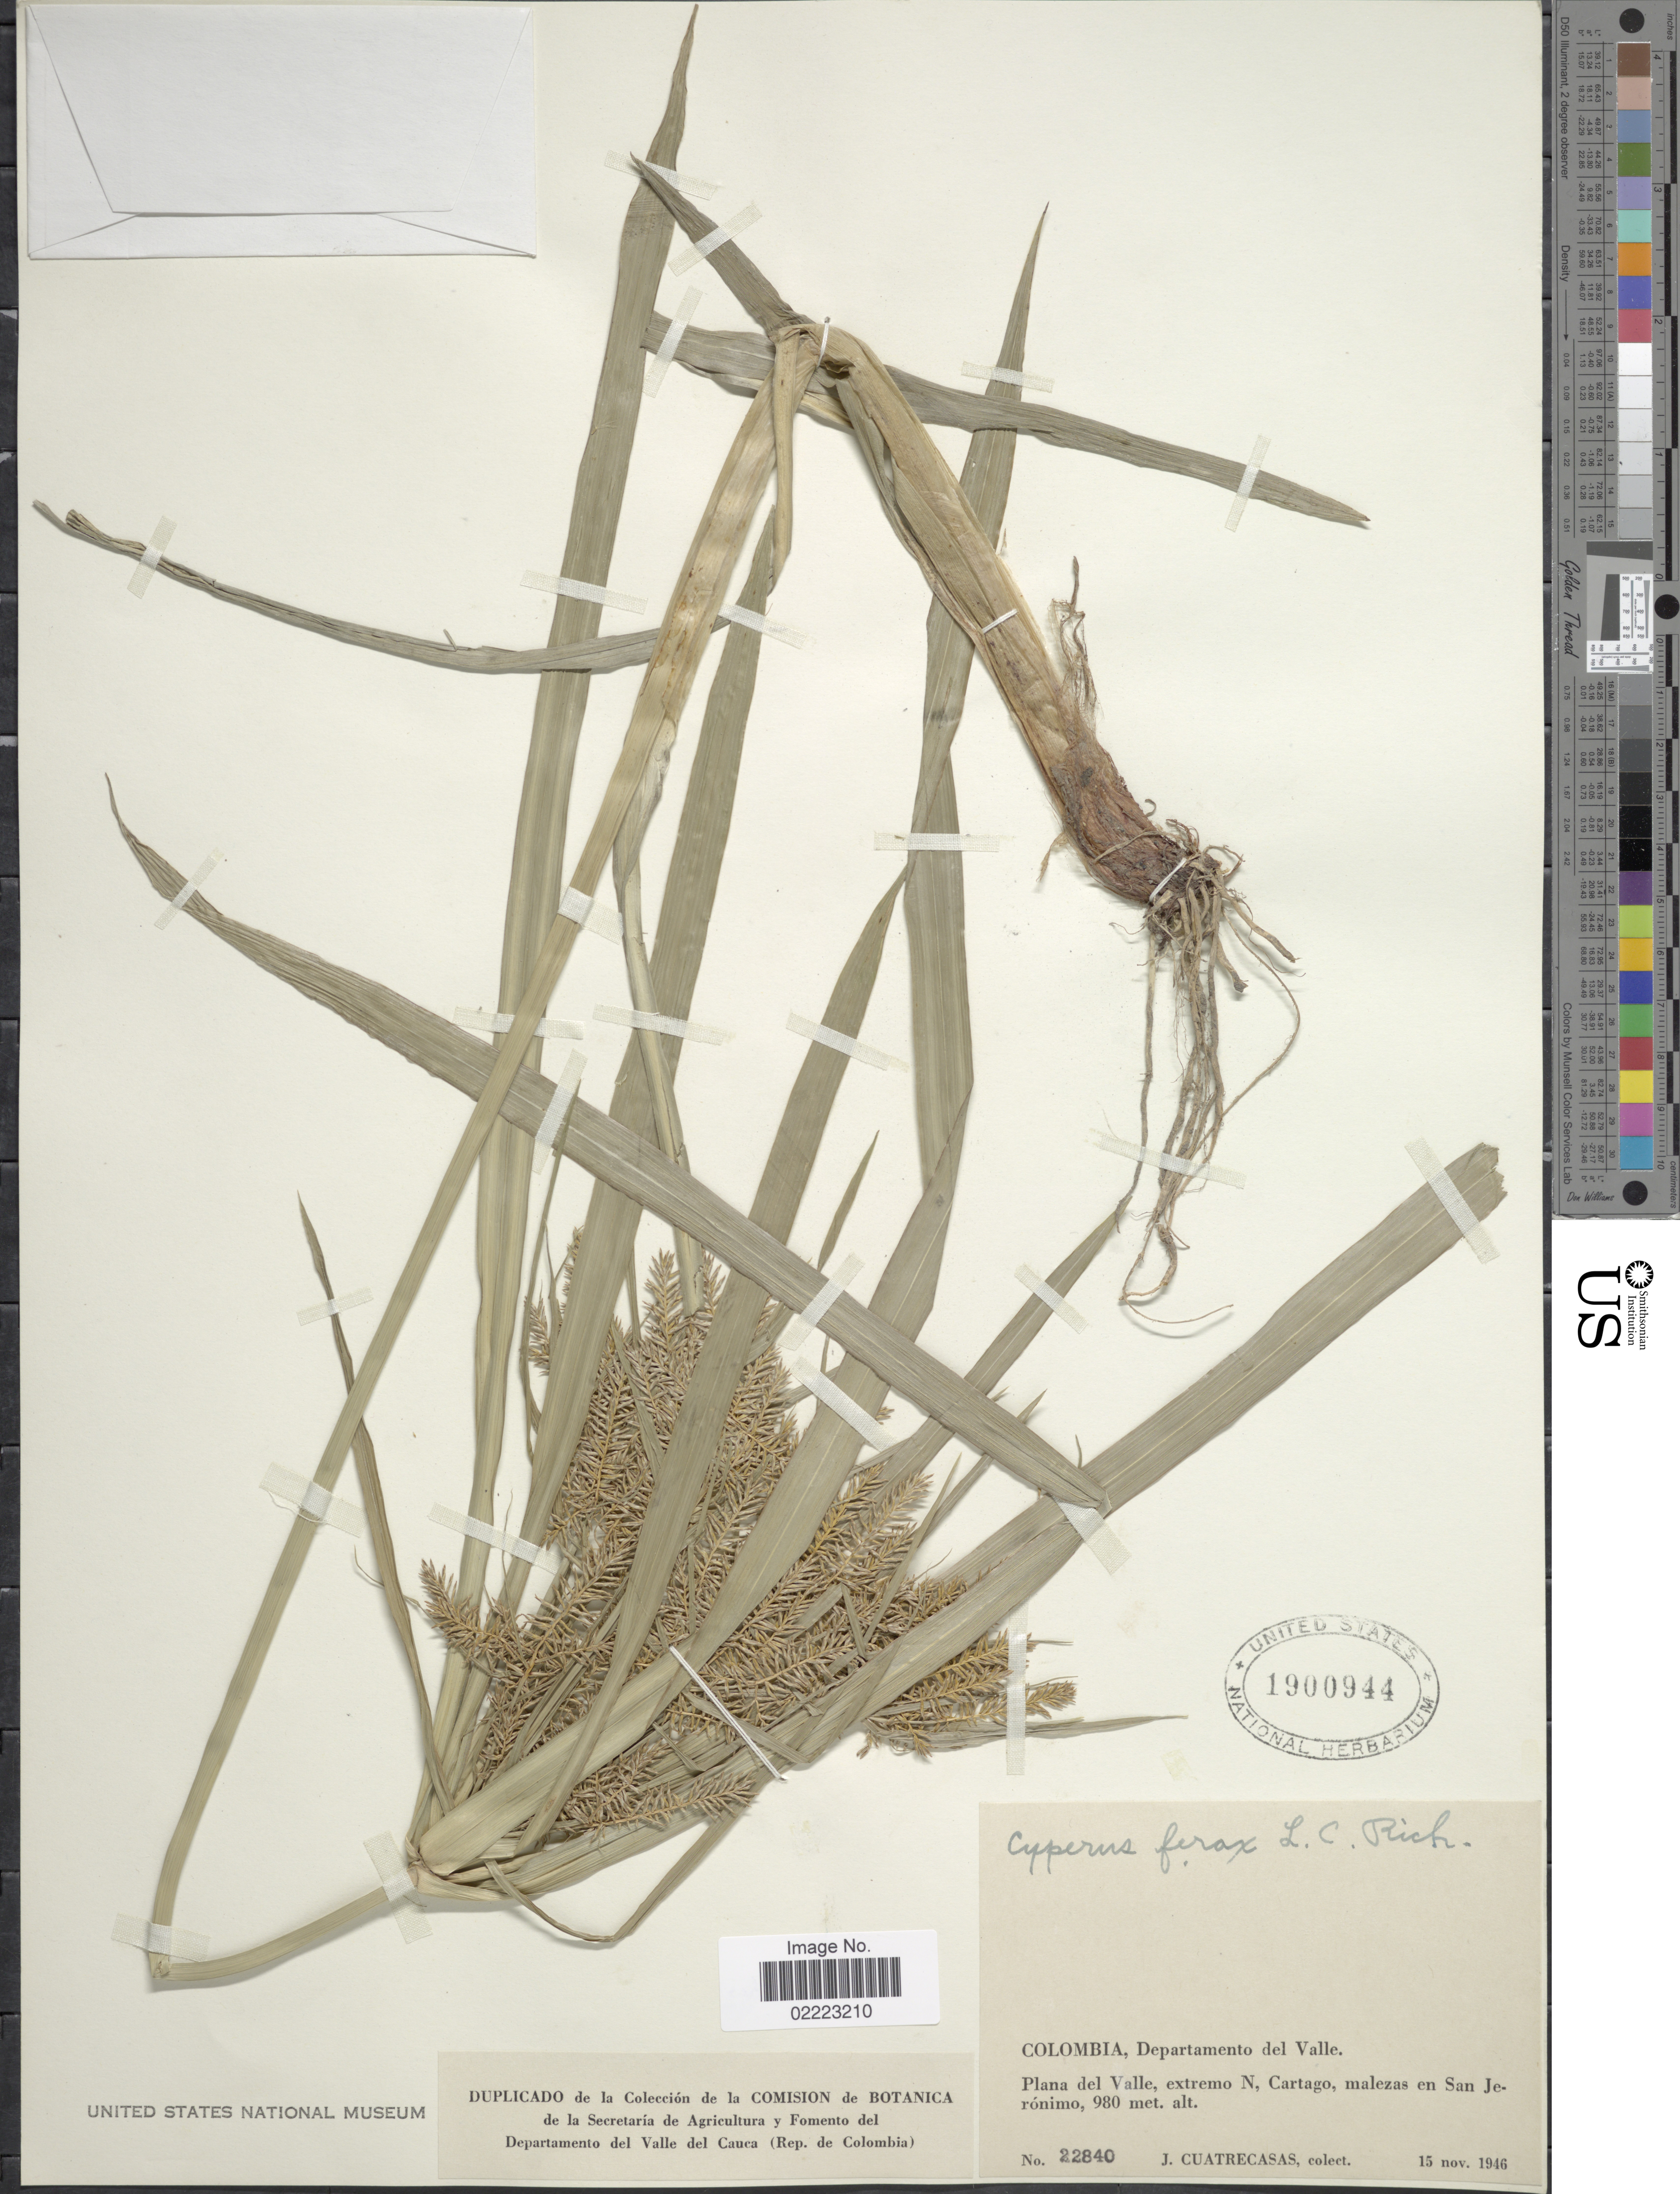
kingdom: Plantae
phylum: Tracheophyta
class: Liliopsida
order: Poales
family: Cyperaceae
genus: Cyperus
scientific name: Cyperus odoratus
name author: L.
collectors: J. Cuatrecasas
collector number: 22840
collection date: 1946-11-15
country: Colombia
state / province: Valle del Cauca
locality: Departmento del Valle, Plana del Valle, extremo N, Cartago, malezas en San Jerónimo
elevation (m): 980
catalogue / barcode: US 1900944